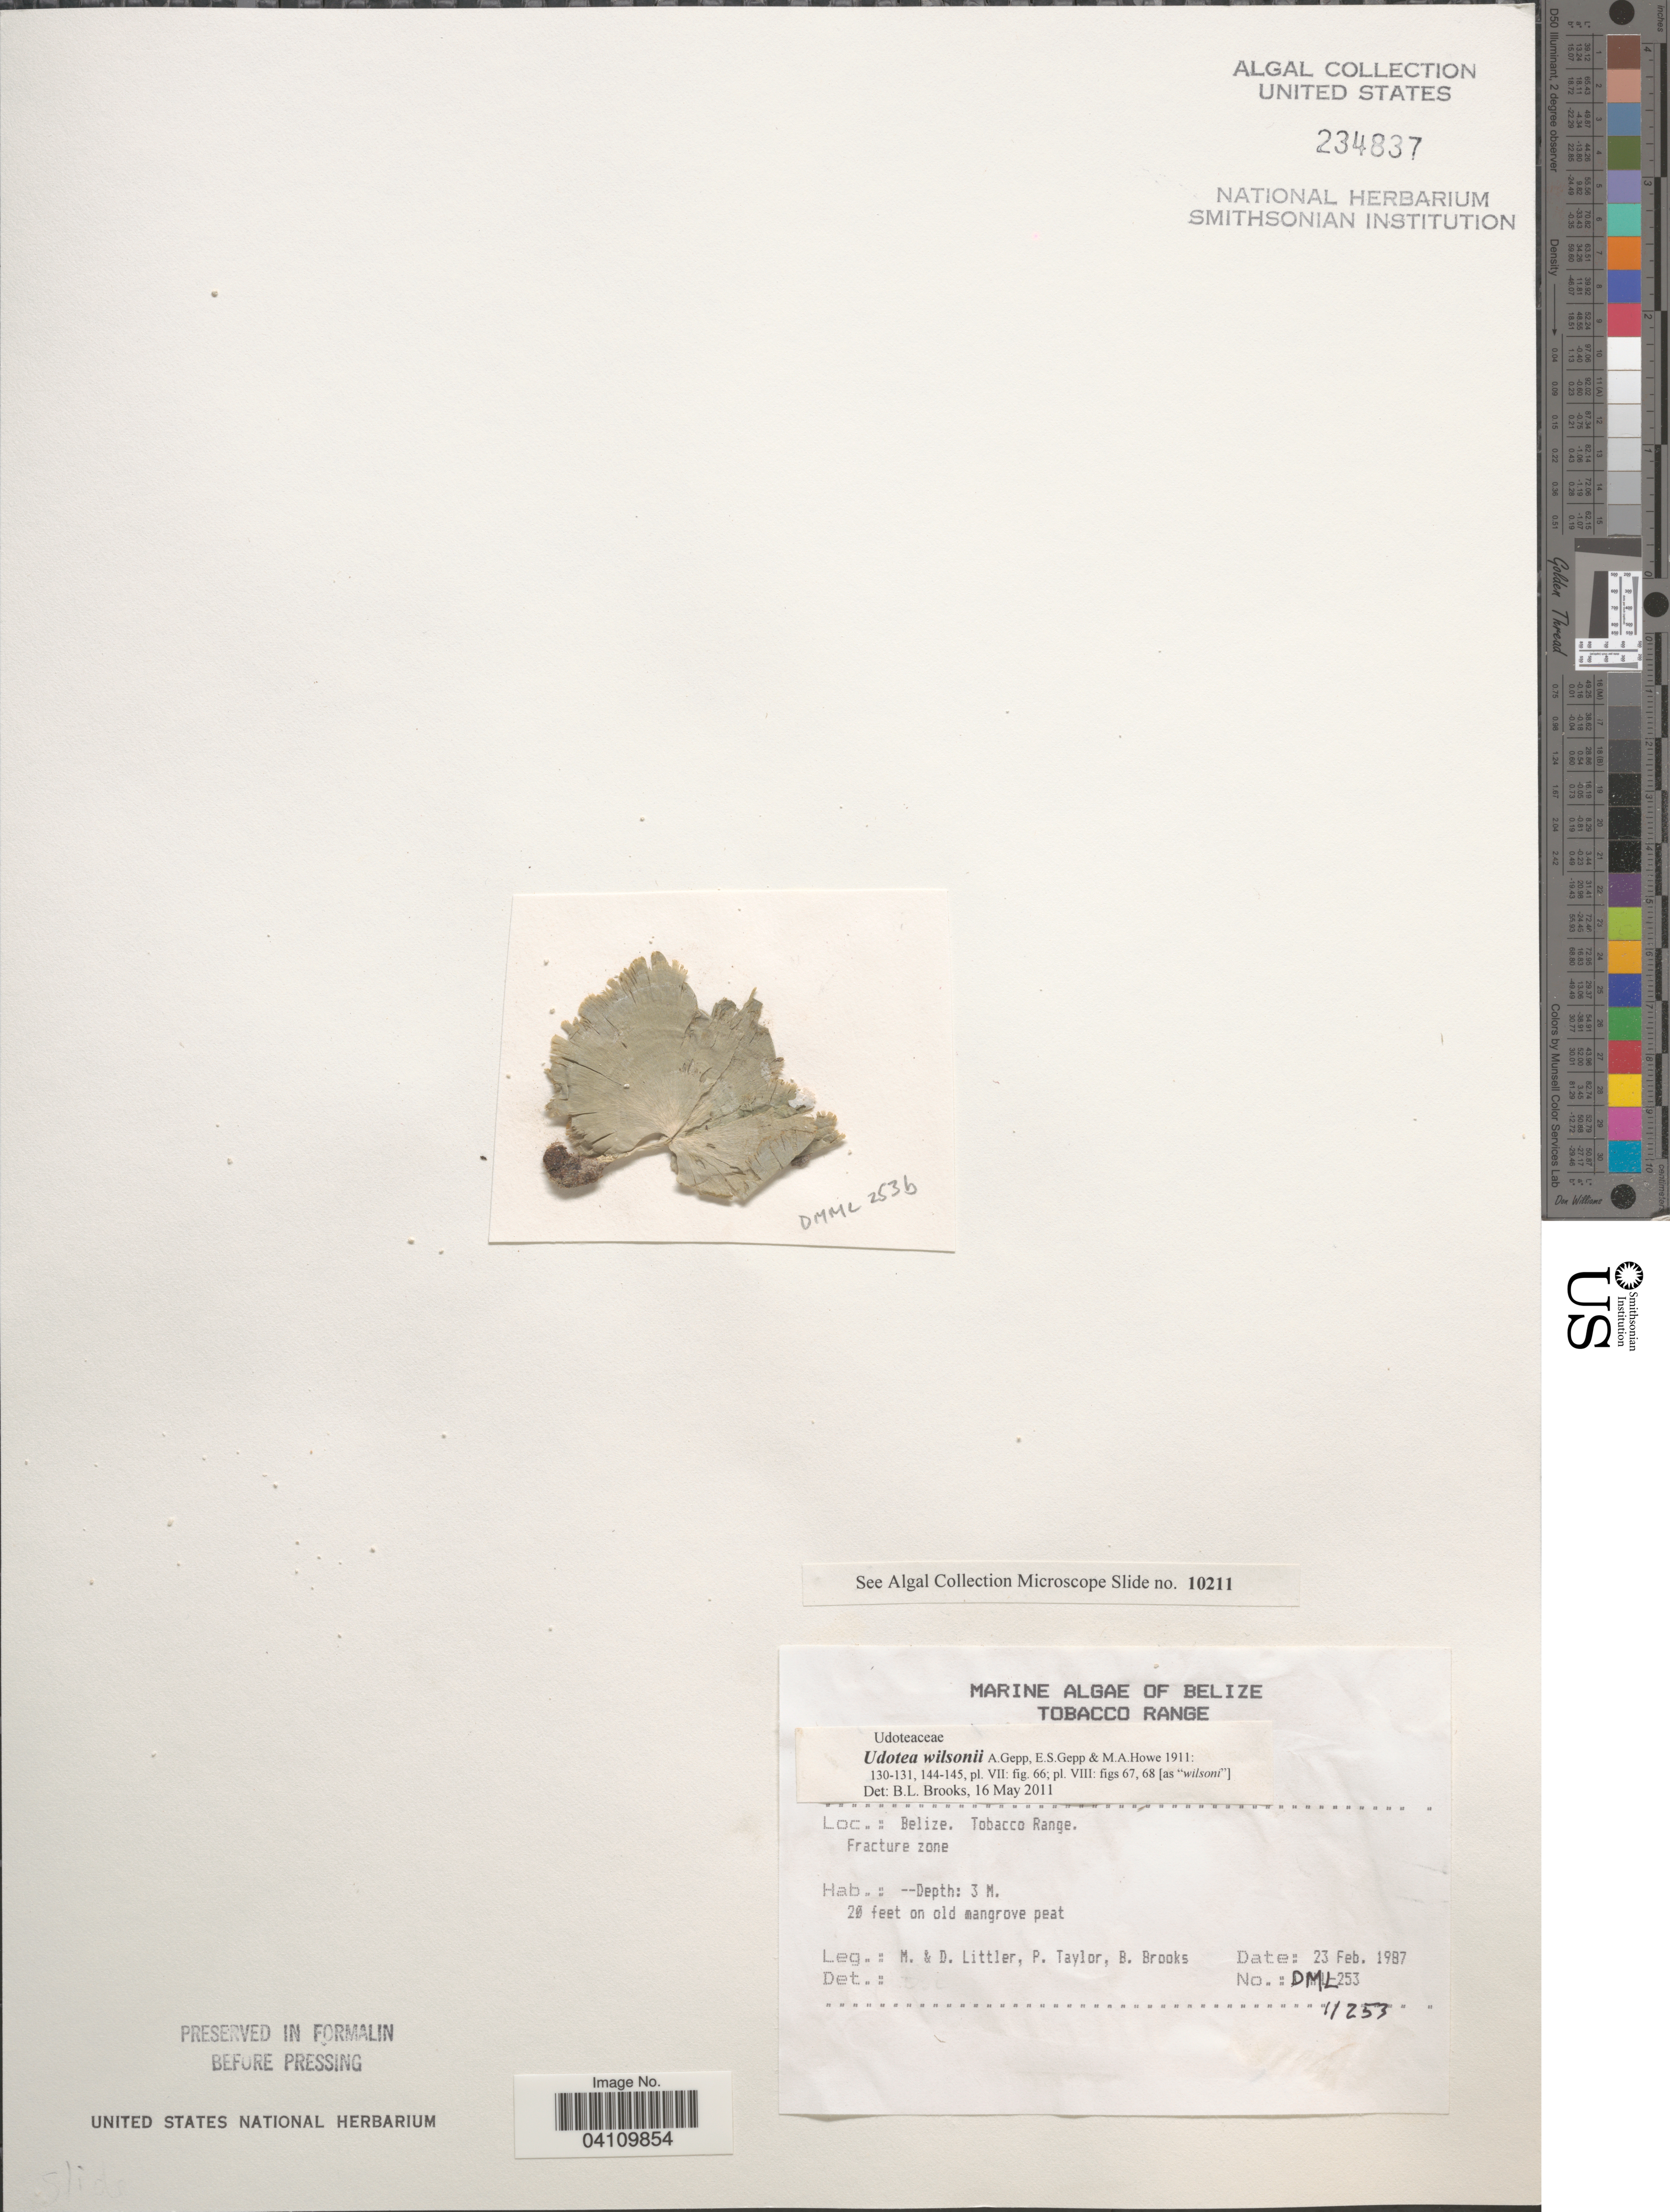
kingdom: Plantae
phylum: Chlorophyta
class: Ulvophyceae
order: Bryopsidales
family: Udoteaceae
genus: Udotea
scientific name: Udotea wilsonii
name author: A. Gepp et al. in A. Gepp & E. Gepp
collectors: M. Littler, D. S. Littler, P. Taylor & B. Brooks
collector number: DML11253?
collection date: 1987-02-23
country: Belize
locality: Tobacco Range. Fracture zone.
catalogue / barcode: US 234837